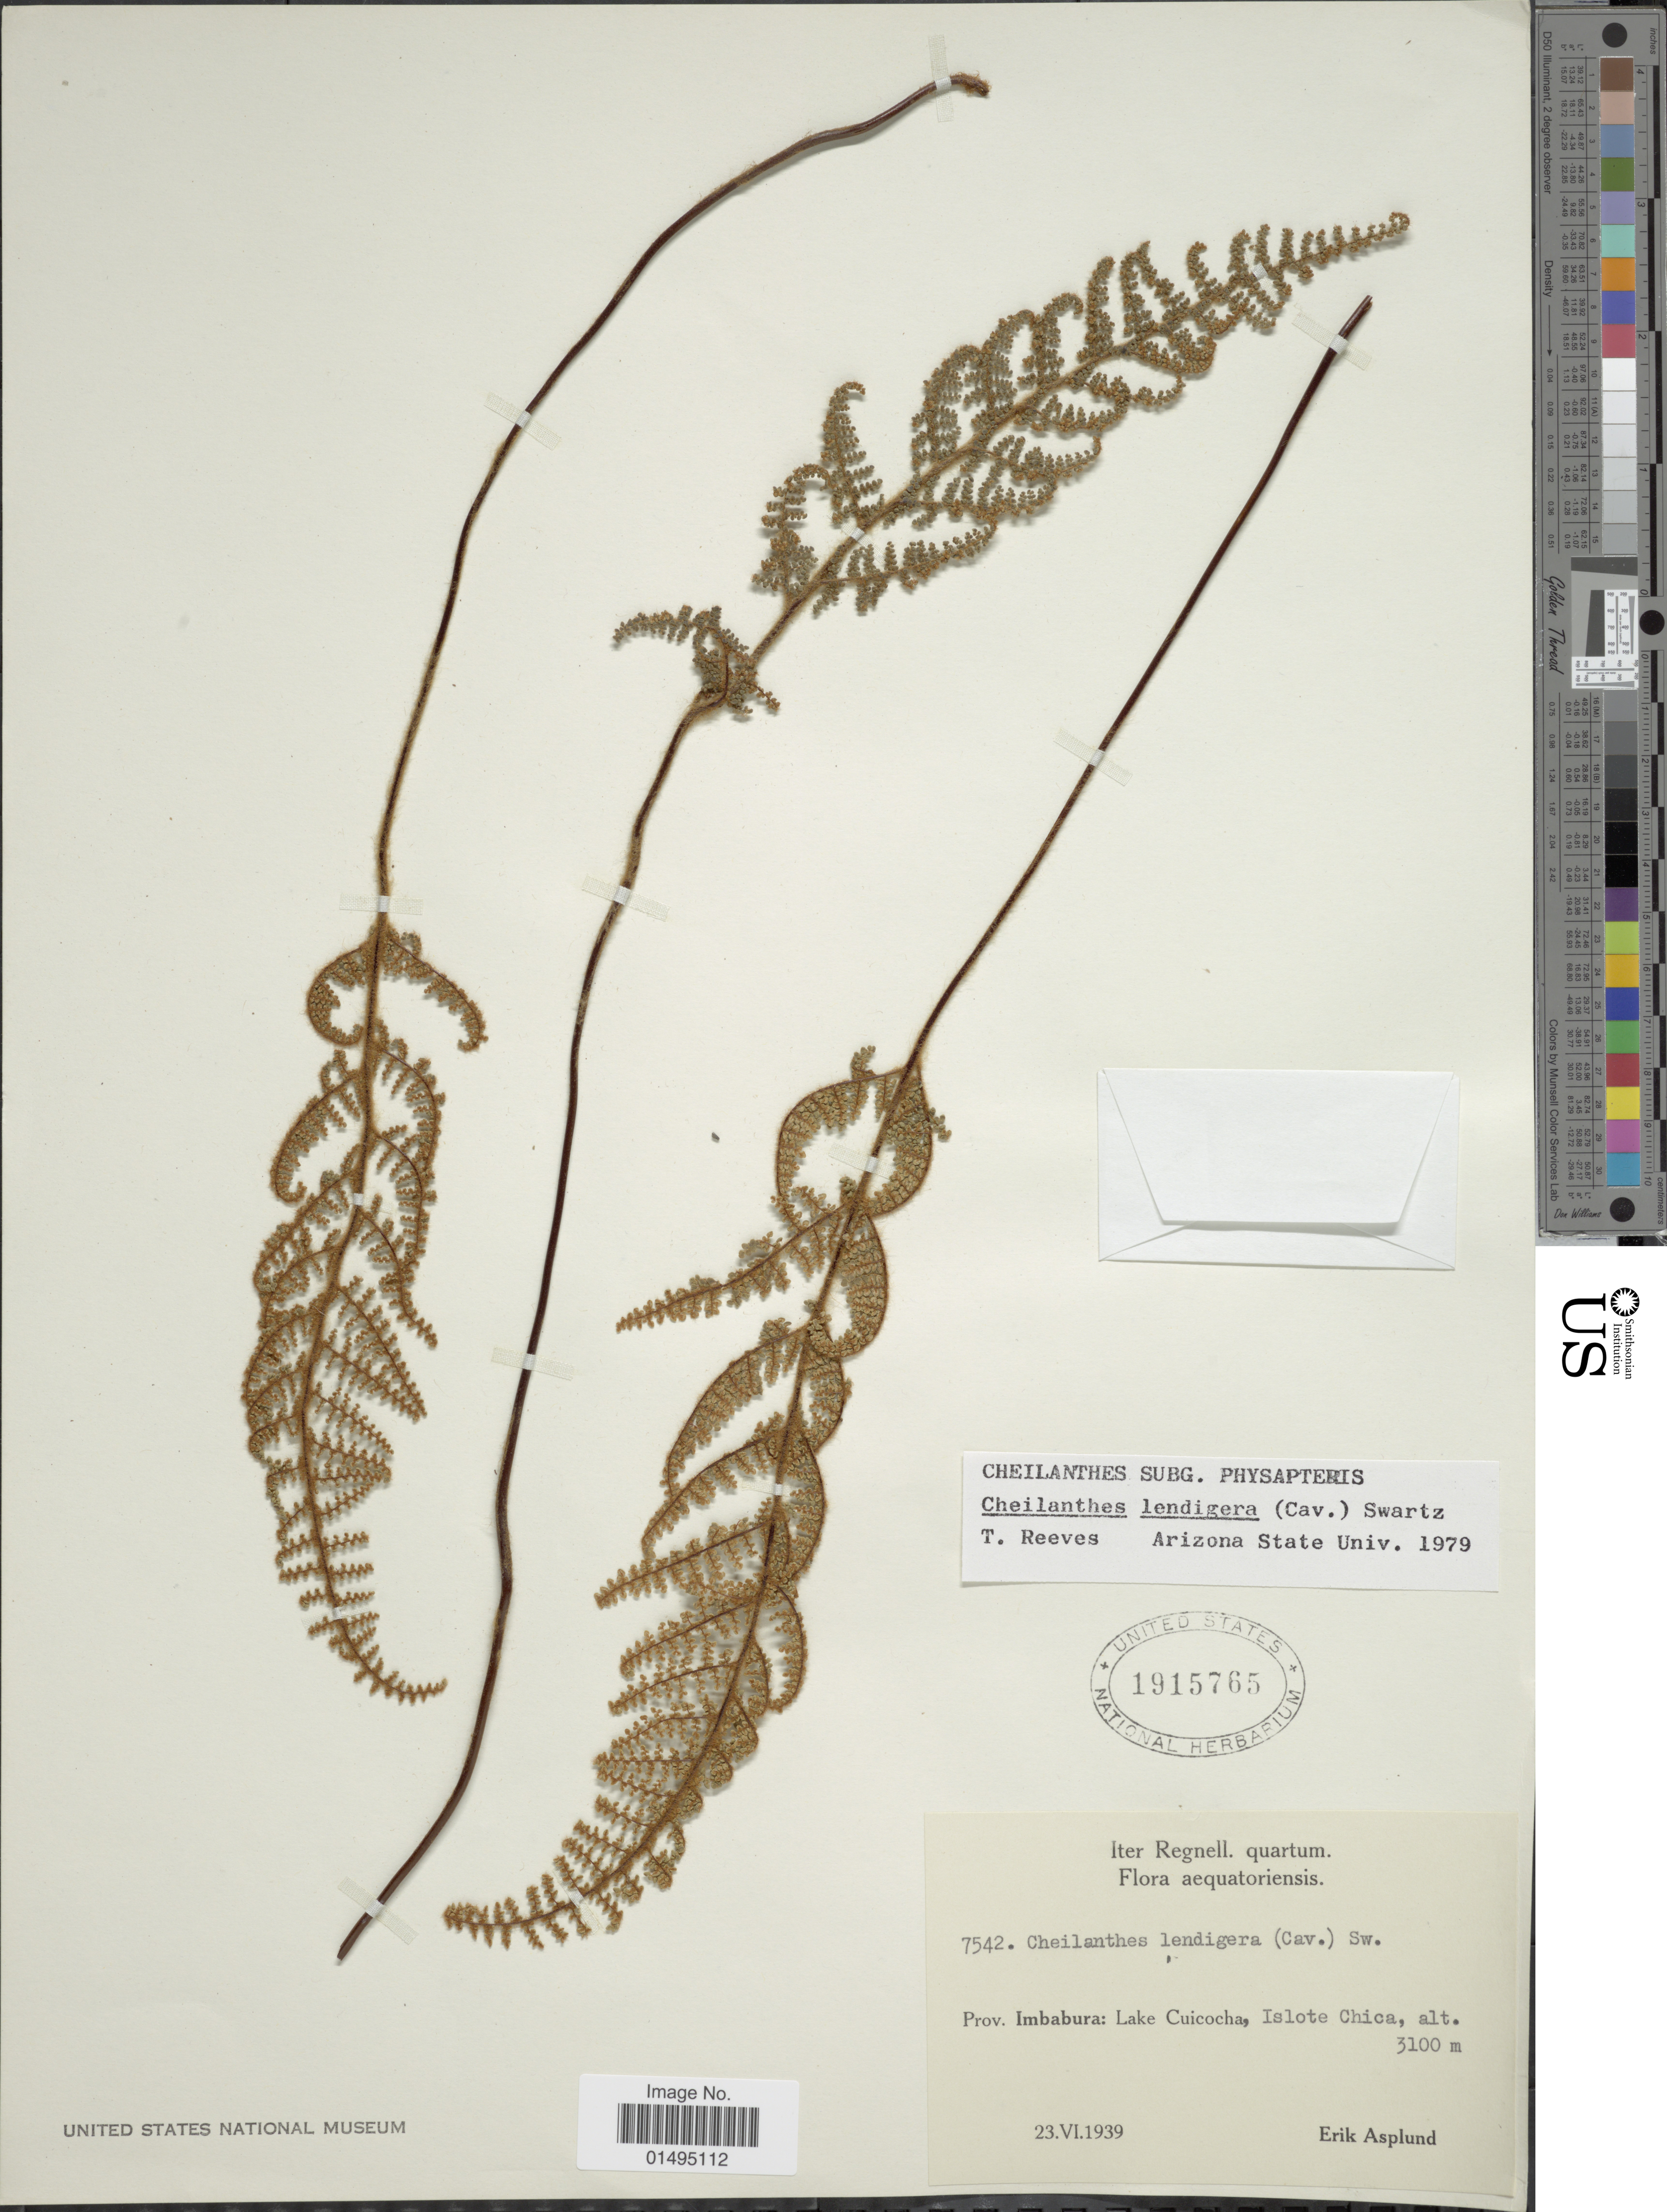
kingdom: Plantae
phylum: Tracheophyta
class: Polypodiopsida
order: Polypodiales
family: Pteridaceae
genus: Myriopteris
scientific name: Myriopteris lendigera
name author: (Cav.) J. Sm.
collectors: E. Asplund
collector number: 7542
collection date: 1939-06-23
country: Ecuador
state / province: Imbabura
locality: Prov. Imbabura: Lake Cuicocha, Islote Chica. Aequatoriensis.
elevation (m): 3100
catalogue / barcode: US 1915765